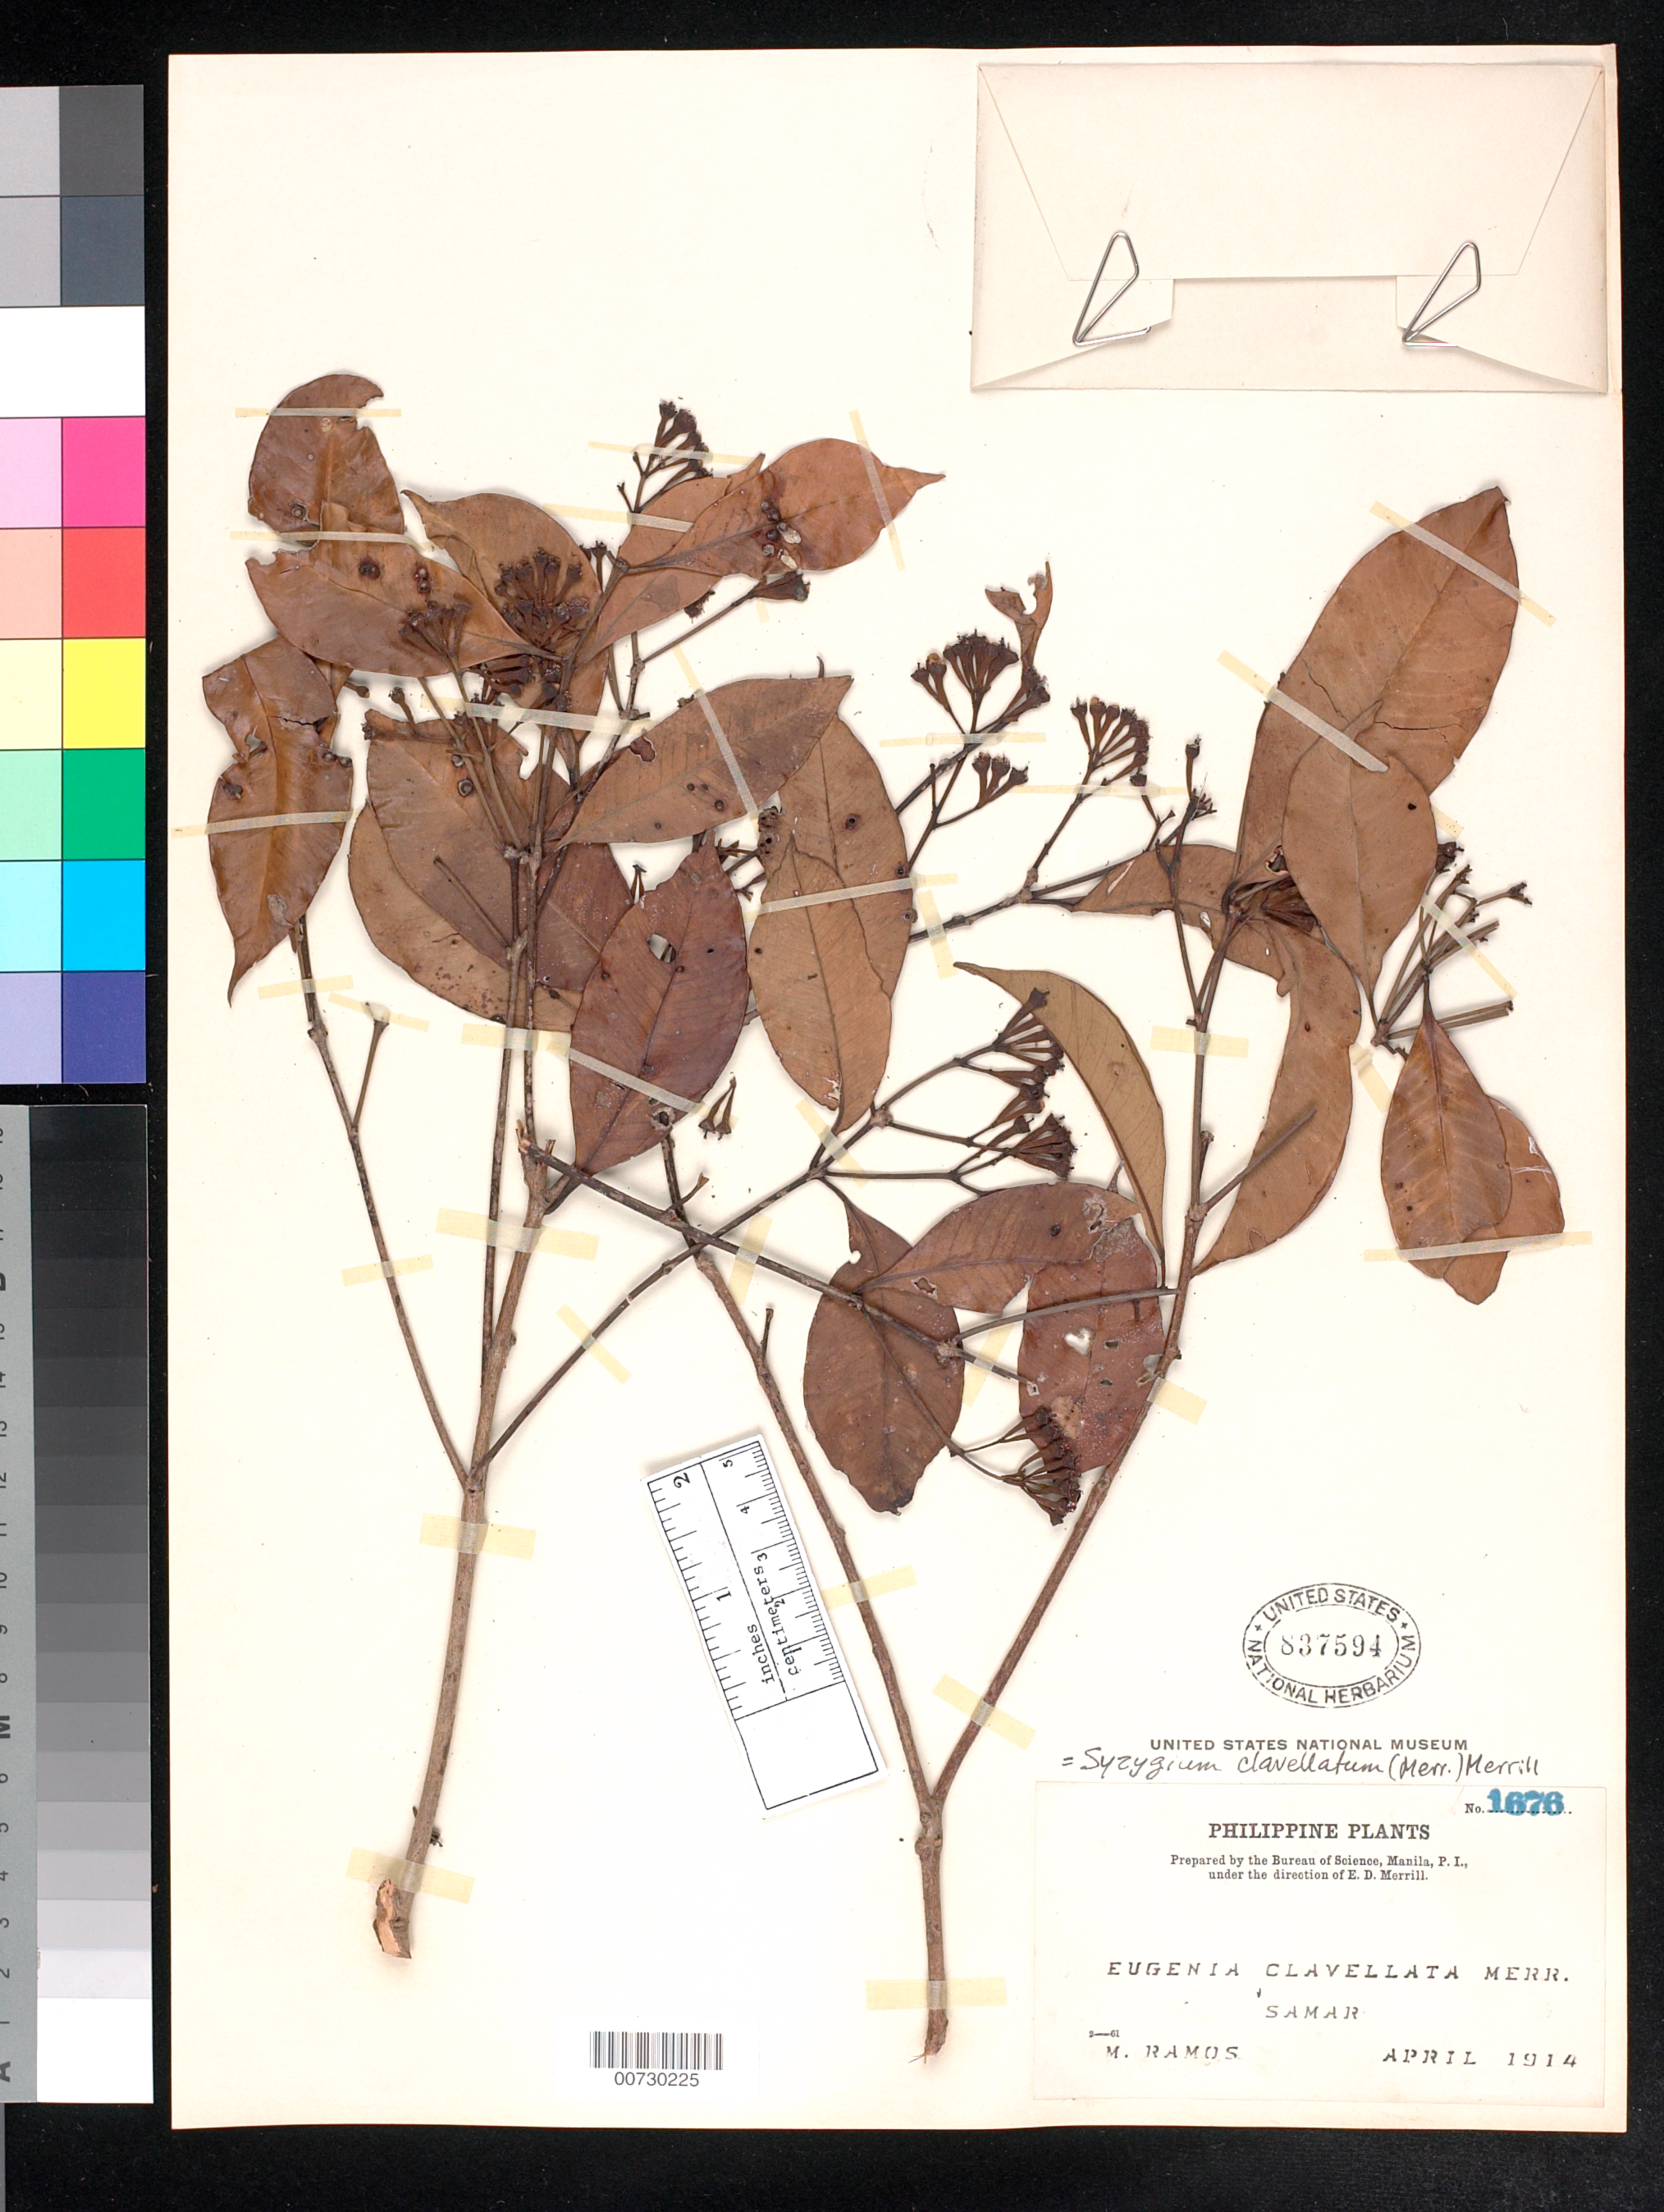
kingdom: Plantae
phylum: Tracheophyta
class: Magnoliopsida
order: Myrtales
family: Myrtaceae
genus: Syzygium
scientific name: Syzygium clavellatum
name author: (Merr.) Merr.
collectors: M. Ramos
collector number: Bur. Sci. 1676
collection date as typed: Apr 1914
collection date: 1914-04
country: Philippines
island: Samar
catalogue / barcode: US 837594